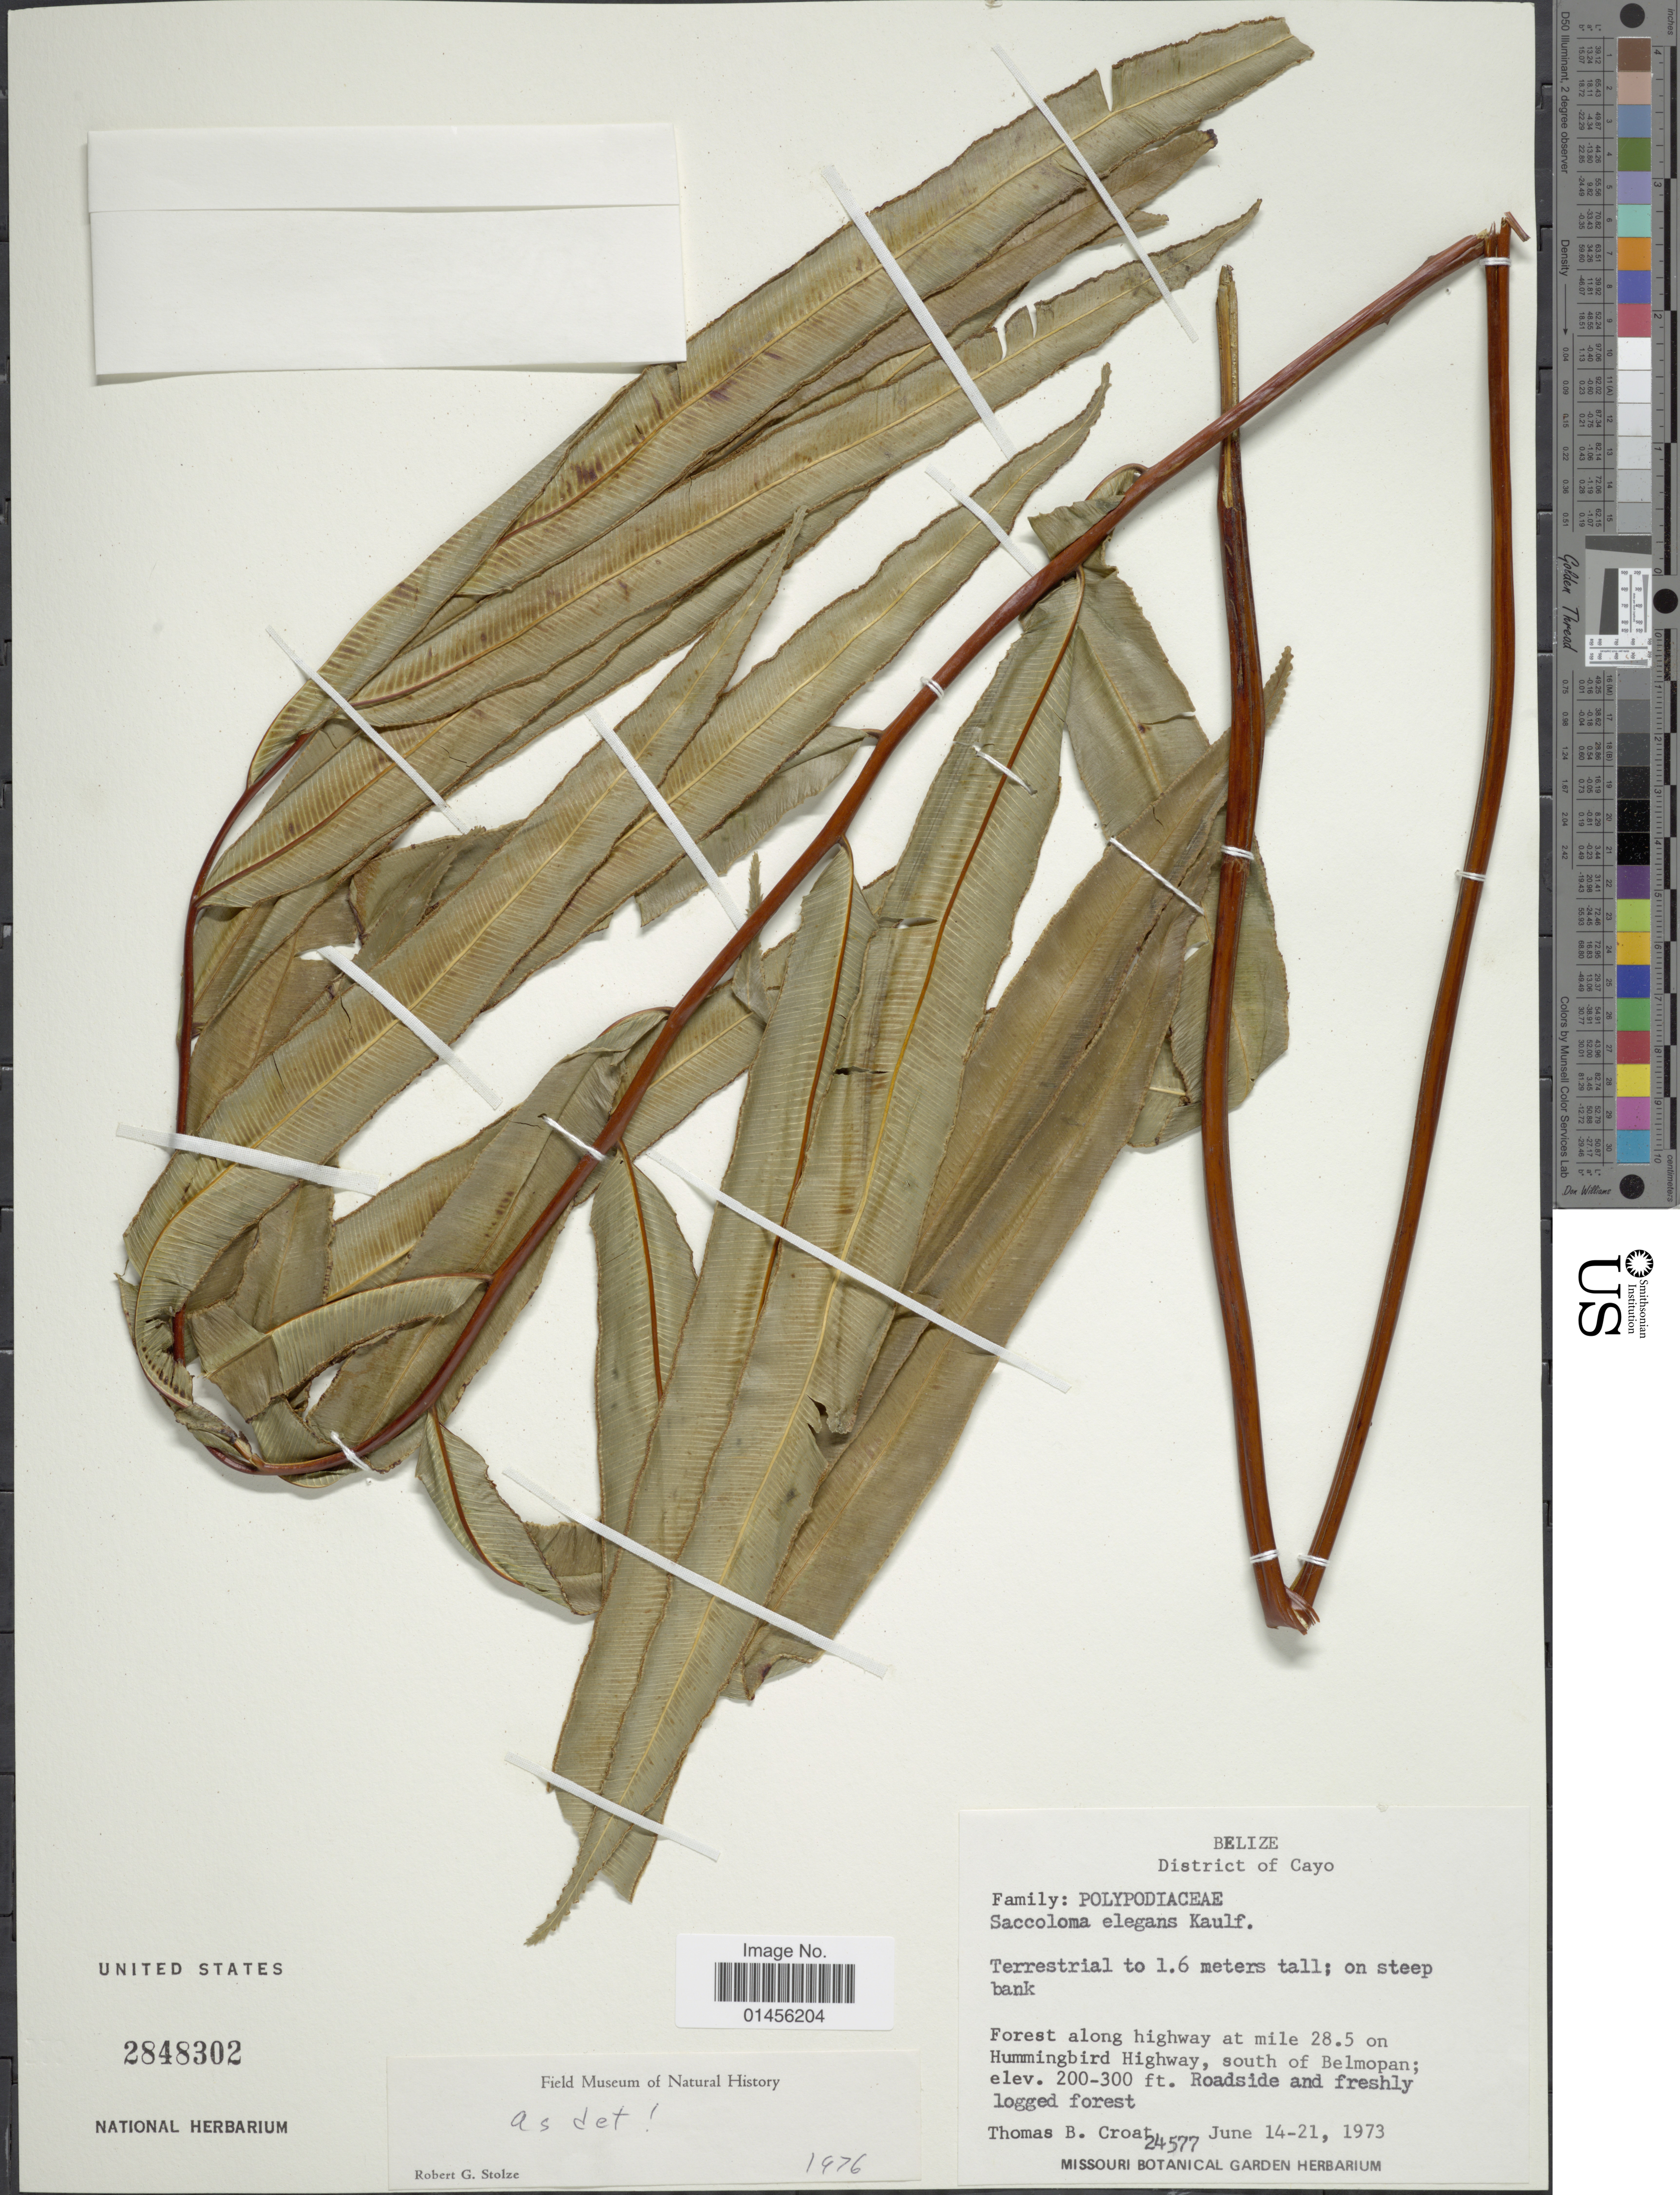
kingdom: Plantae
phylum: Tracheophyta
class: Polypodiopsida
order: Polypodiales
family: Saccolomataceae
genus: Saccoloma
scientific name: Saccoloma elegans subsp. chartaceum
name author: Cremers & K.U. Kramer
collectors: T. B. Croat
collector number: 24577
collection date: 1973-06-14/1973-06-21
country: Belize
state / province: Cayo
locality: District of Cayo, Forest along highway at mile 28.5 on Humingbird Highway, south of Belmopan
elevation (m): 61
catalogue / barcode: US 2848302